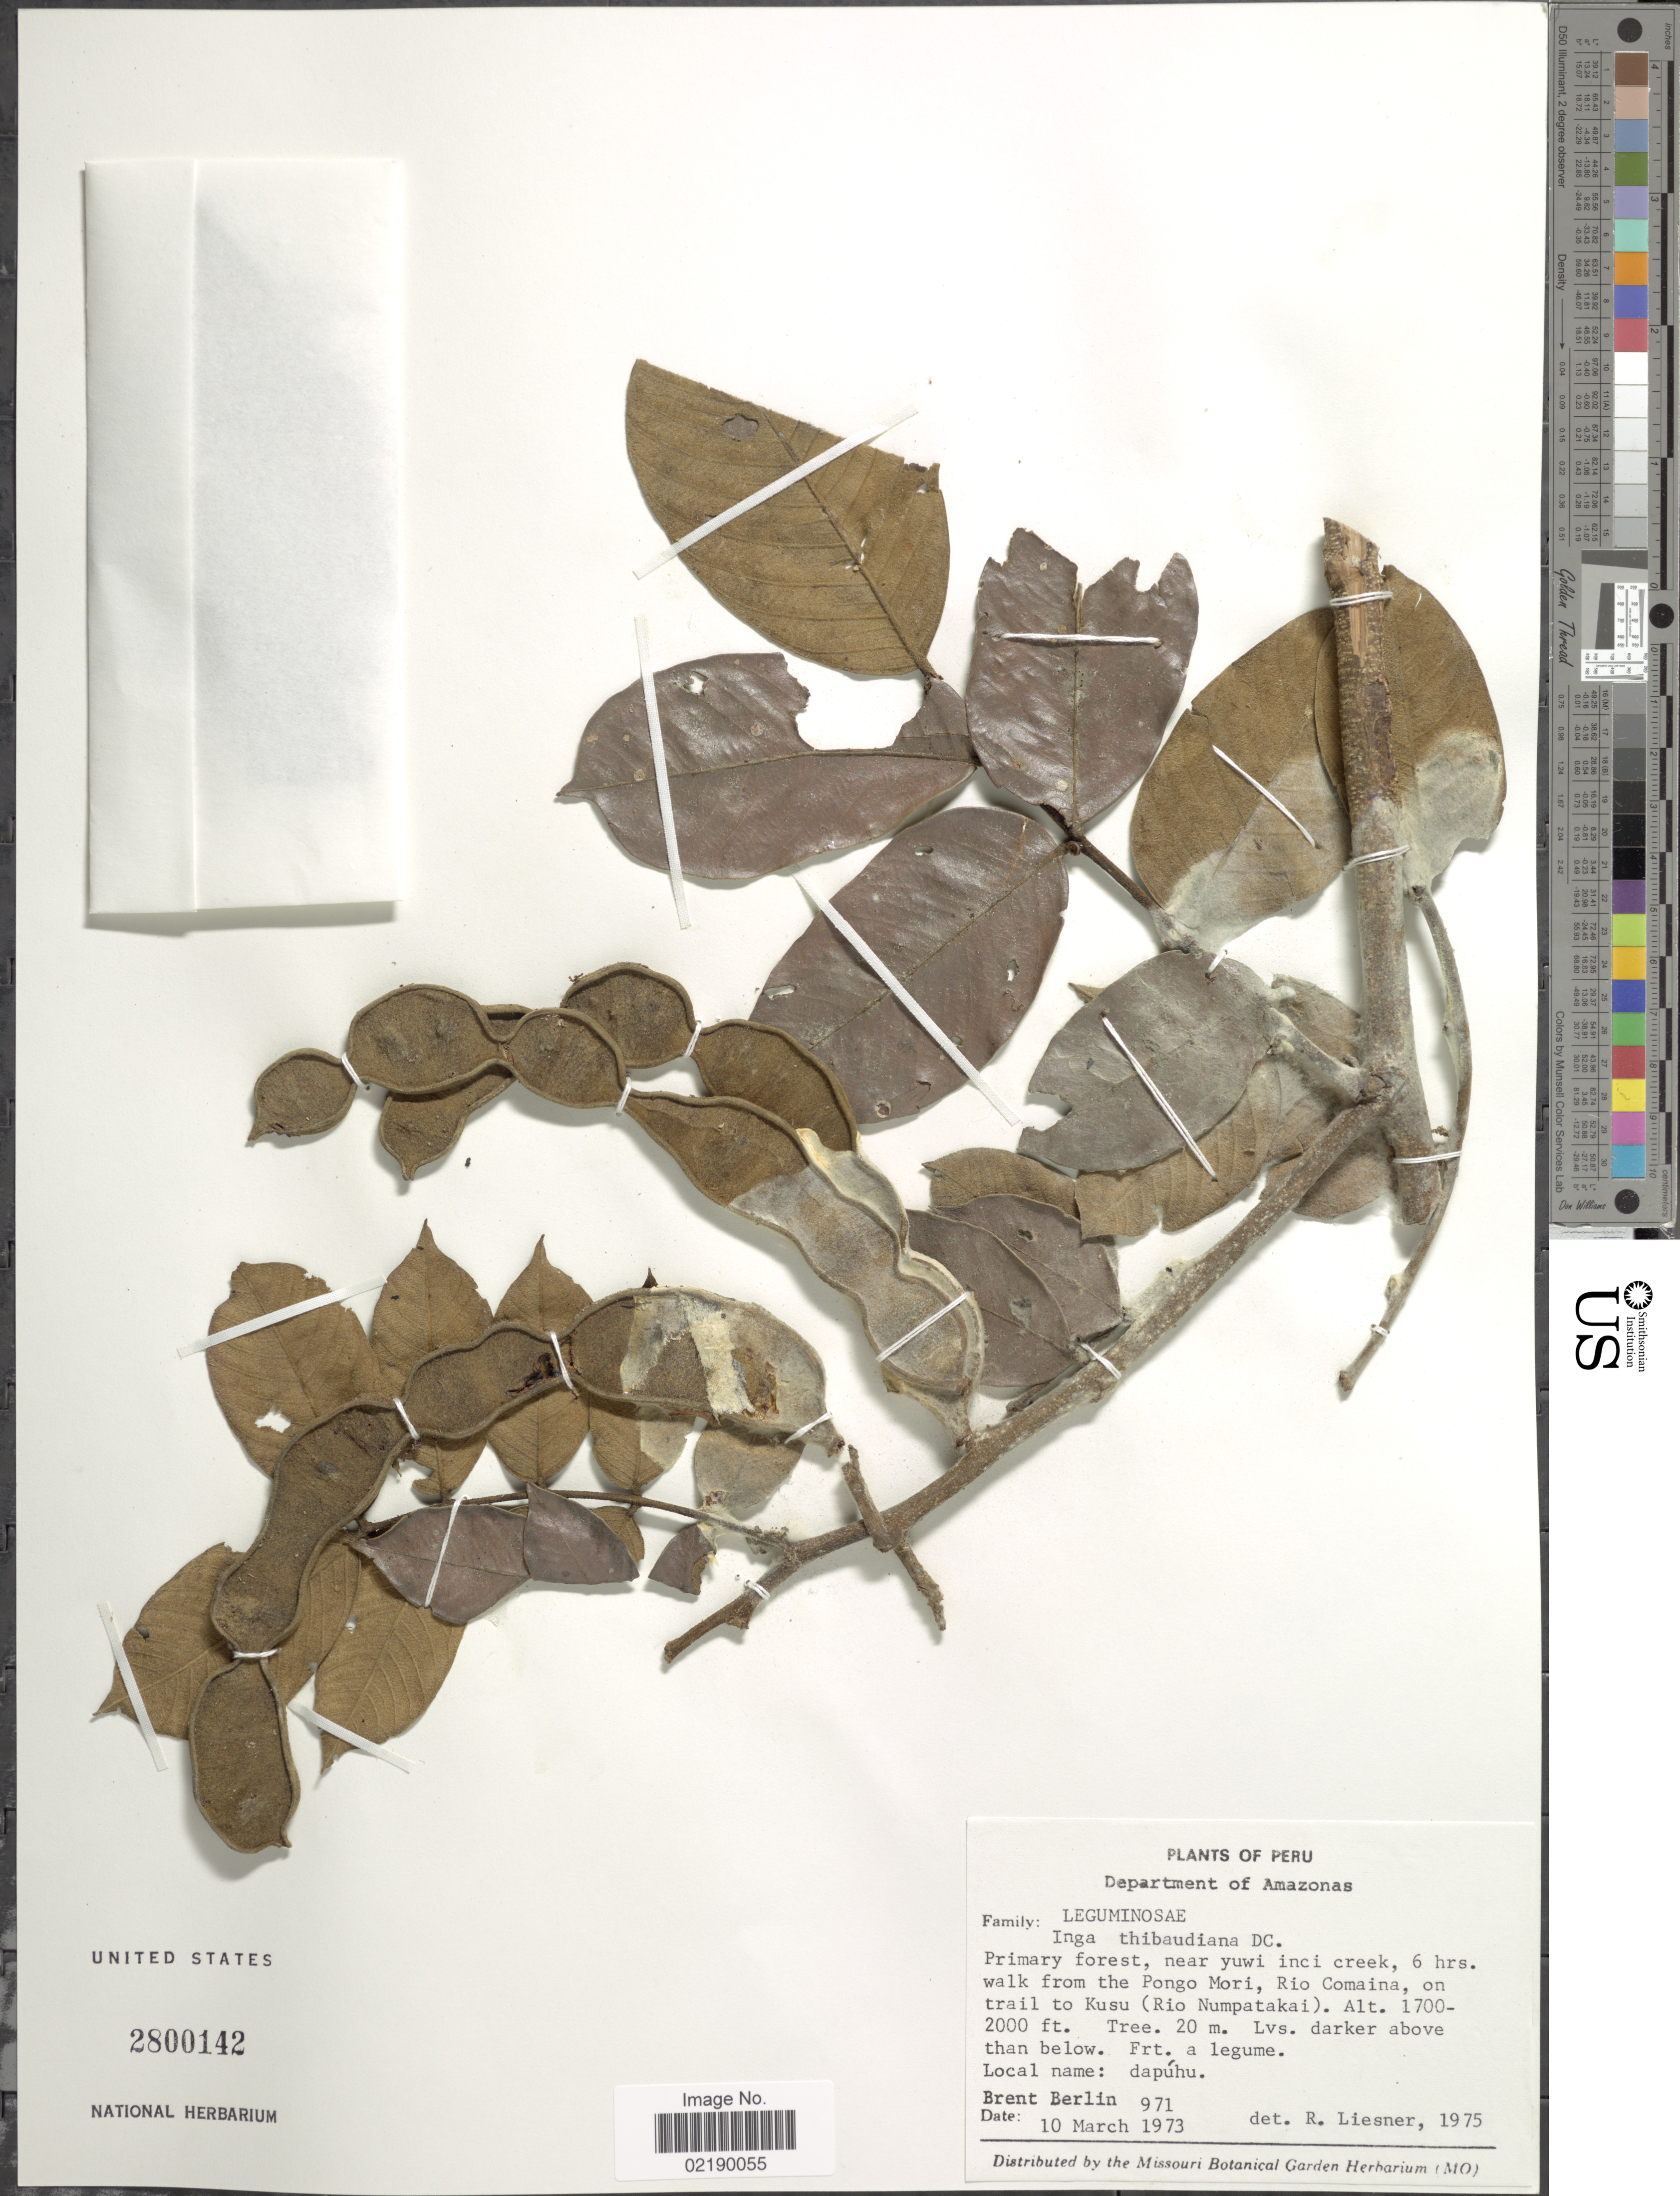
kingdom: Plantae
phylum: Tracheophyta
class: Magnoliopsida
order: Fabales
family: Fabaceae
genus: Inga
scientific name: Inga thibaudiana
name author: DC.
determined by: Liesner, R. L.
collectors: B. Berlin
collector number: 971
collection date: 1973-03-10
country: Peru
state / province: Amazonas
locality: Primary forest, near yuwi inci creek, 6 hrs. walk from the Pongo Mori, Rio Comaina, on trail to Kusu (Rio Numpatakai)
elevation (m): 610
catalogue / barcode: US 2800142